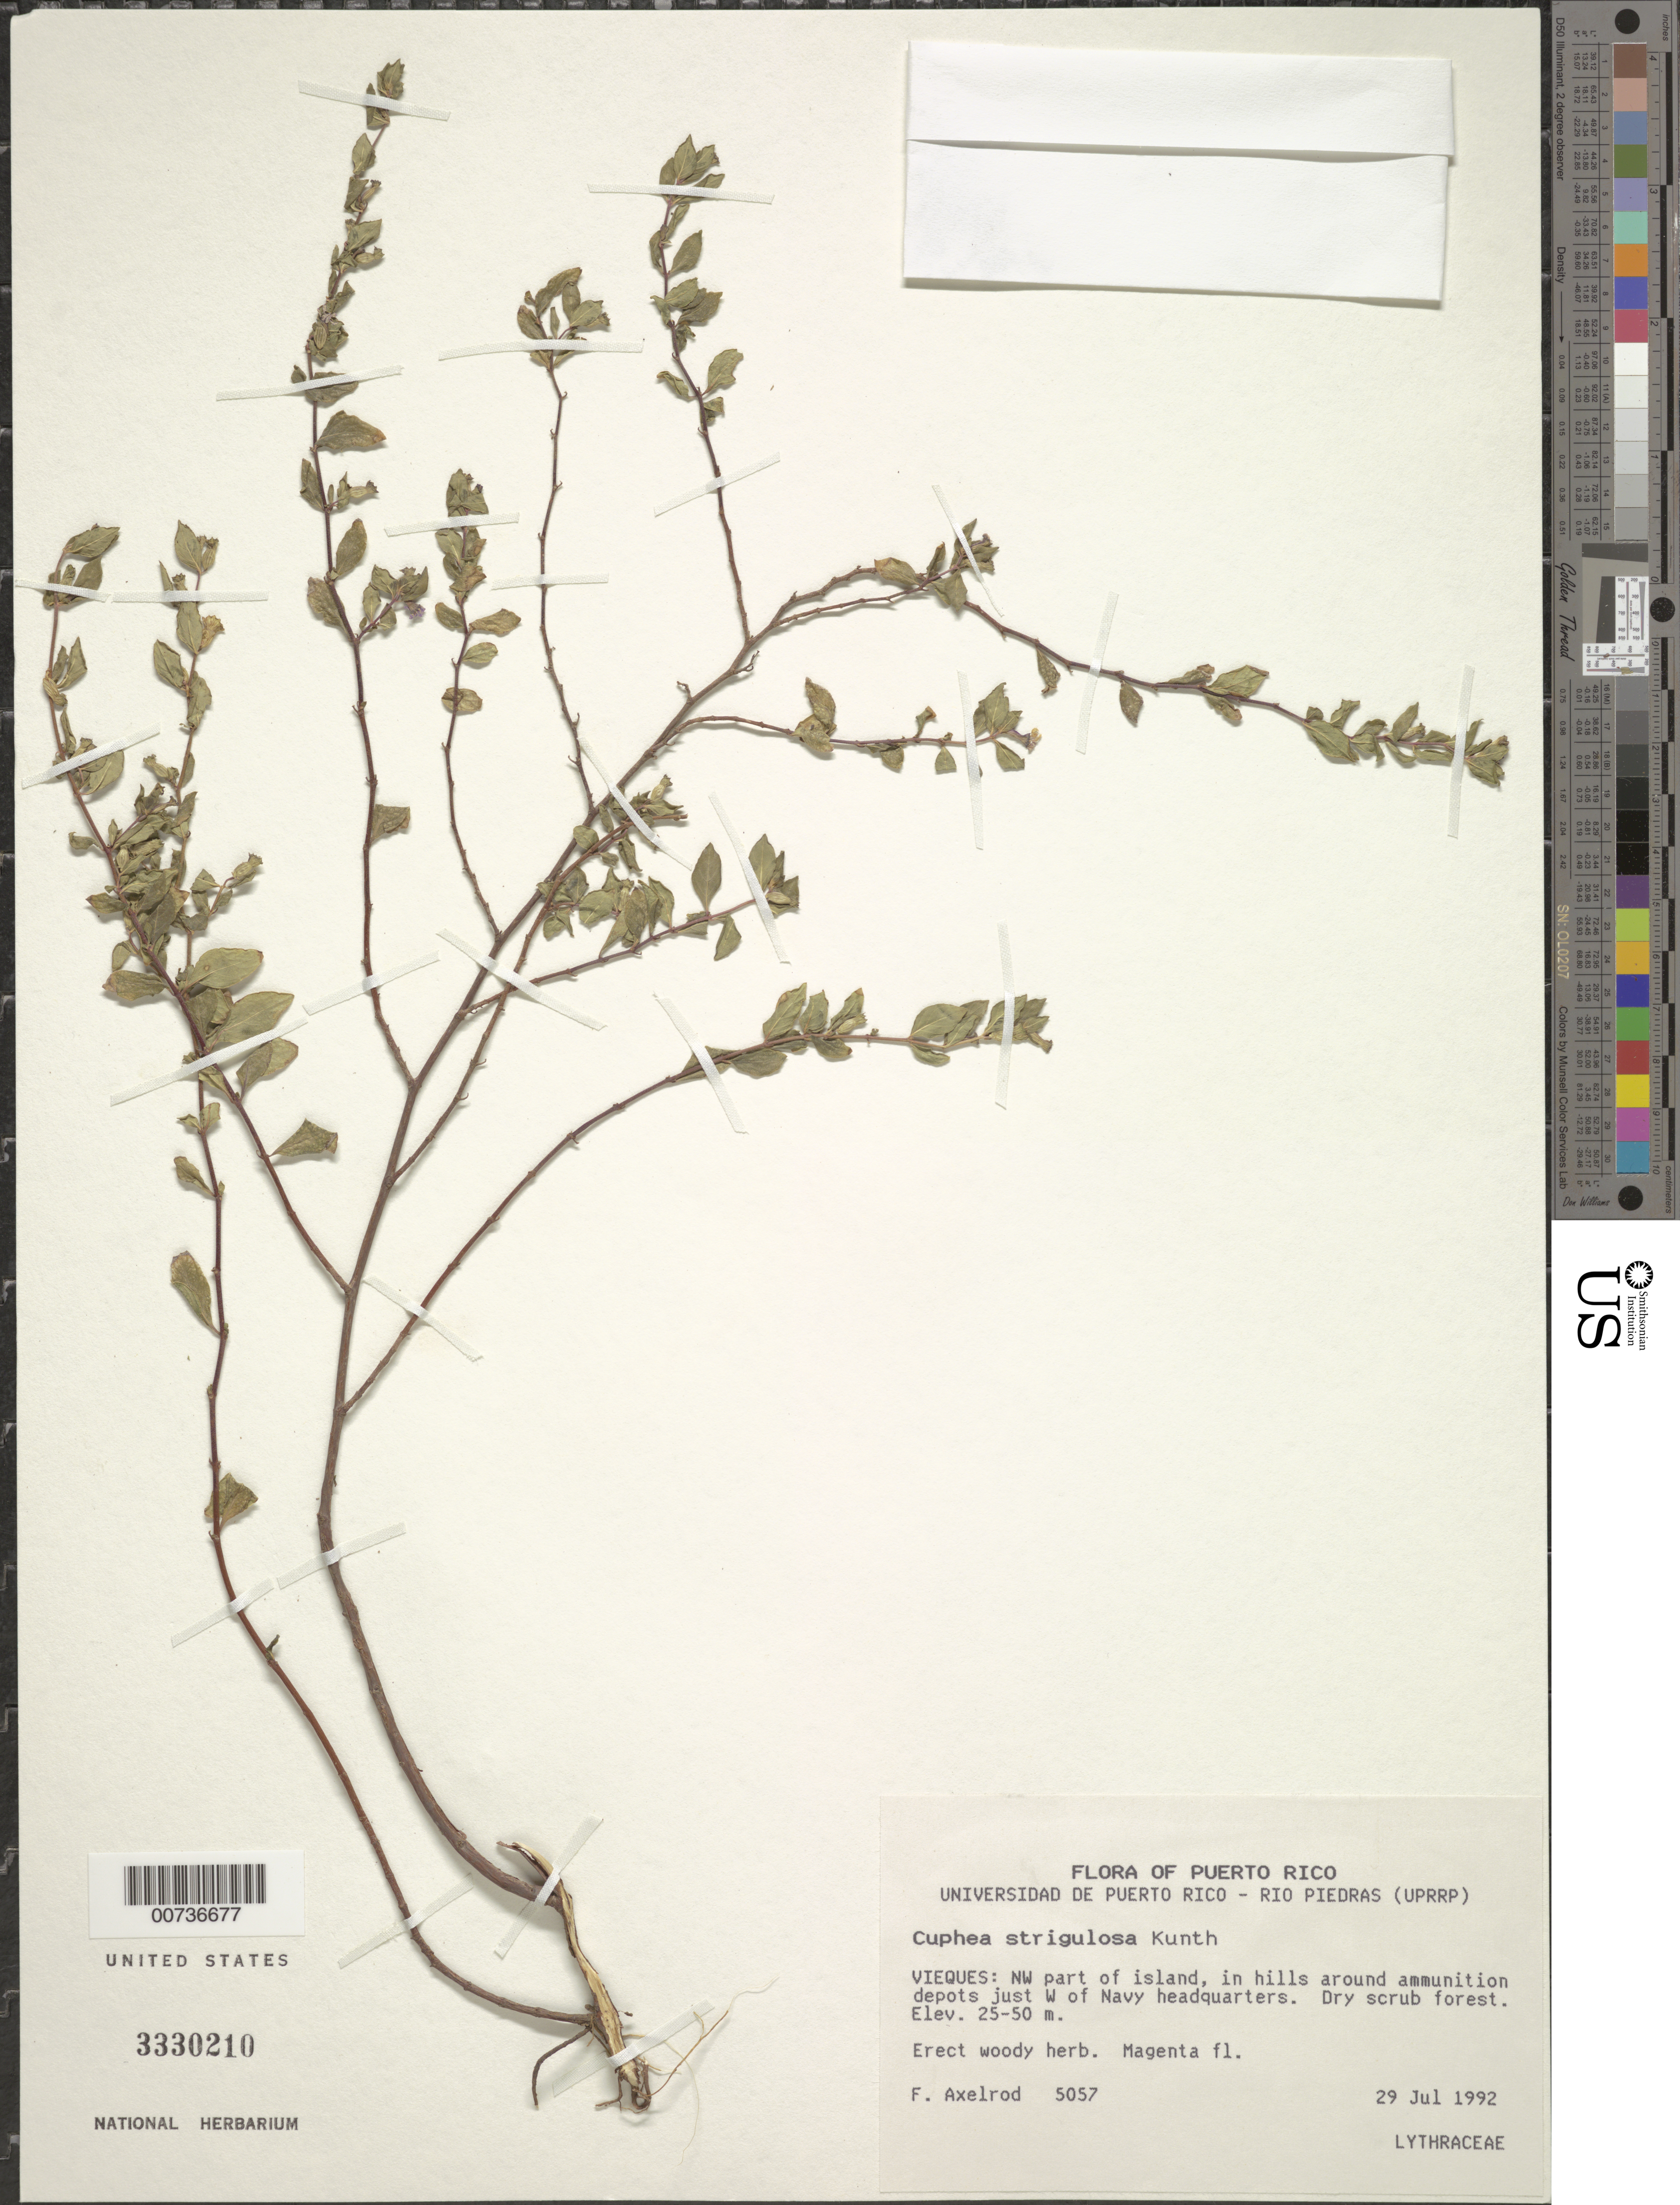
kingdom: Plantae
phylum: Tracheophyta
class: Magnoliopsida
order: Myrtales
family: Lythraceae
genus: Cuphea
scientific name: Cuphea strigulosa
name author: Kunth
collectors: F. S. Axelrod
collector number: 5057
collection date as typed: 29 Jul 1992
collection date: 1992-07-29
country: Puerto Rico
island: Vieques I.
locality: NW part of island, in hills around ammunition depots just W of Navy headquarters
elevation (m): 25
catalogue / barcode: US 3330210